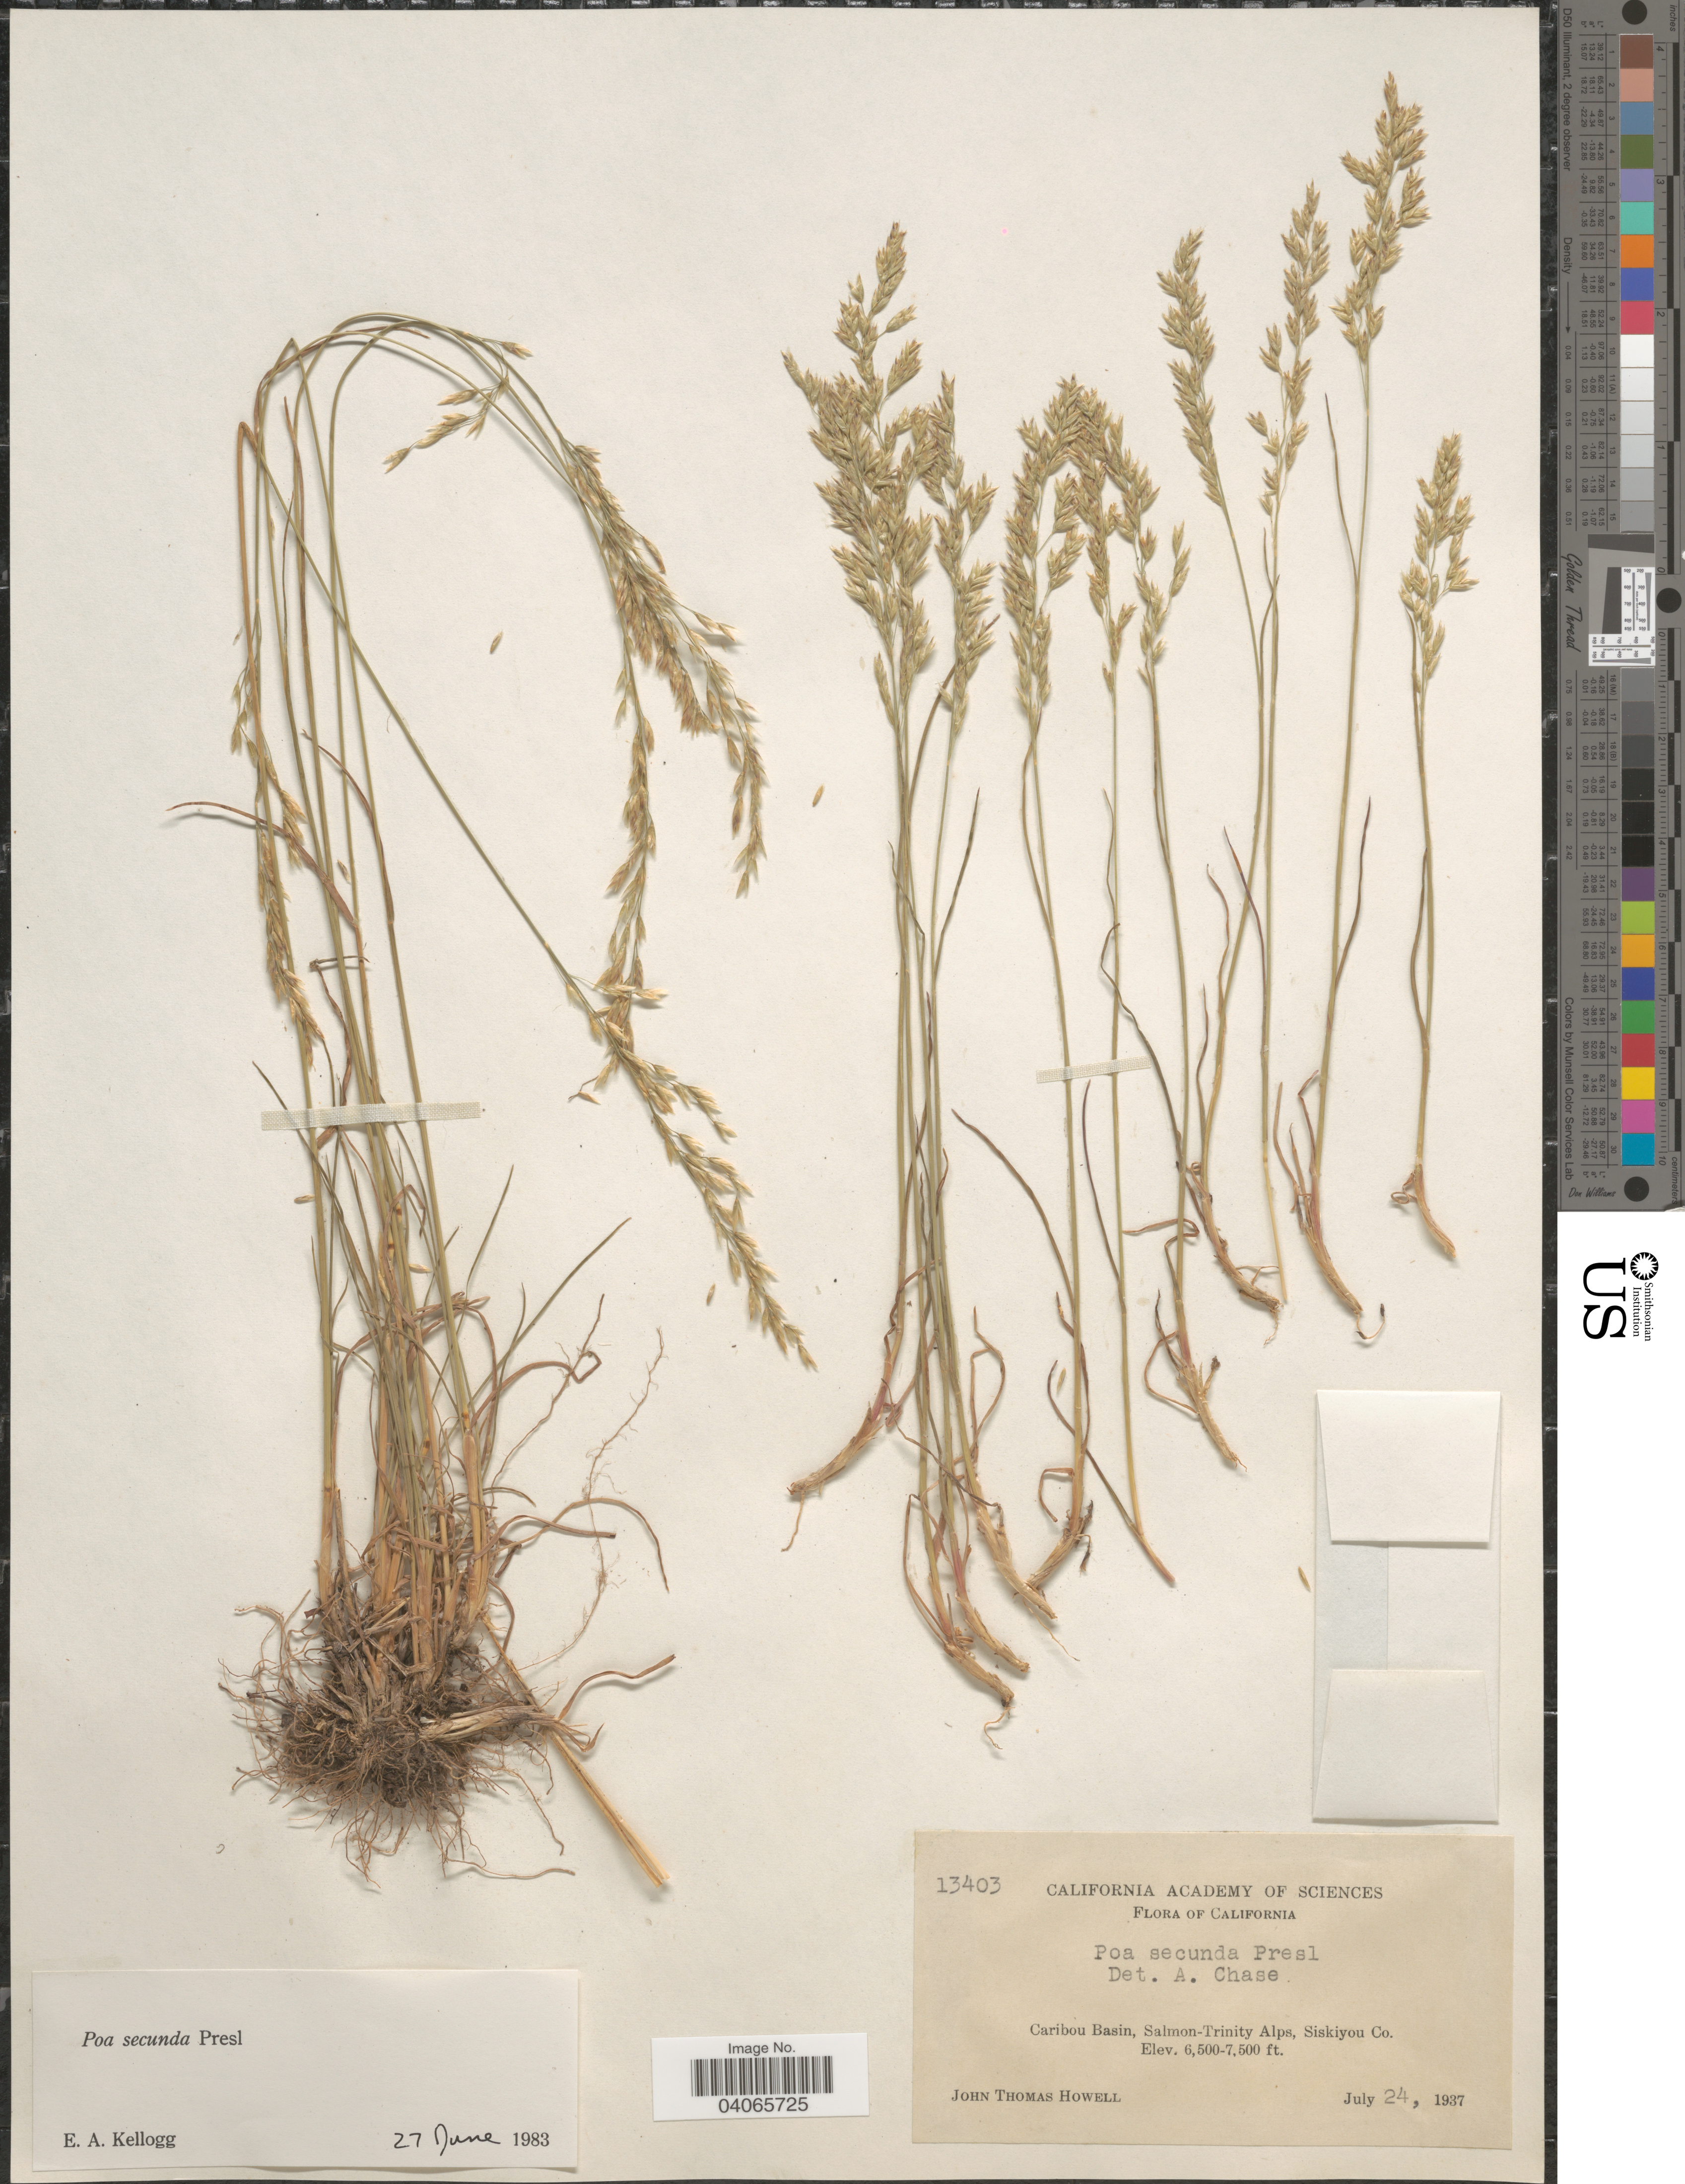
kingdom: Plantae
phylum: Tracheophyta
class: Liliopsida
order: Poales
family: Poaceae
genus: Poa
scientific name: Poa secunda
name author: J. Presl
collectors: J. T. Howell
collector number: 13403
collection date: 1937-07-24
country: United States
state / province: California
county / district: Siskiyou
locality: Caribou Basin, Salmon-Trinity Alps, Siskiyou Co.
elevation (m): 1981